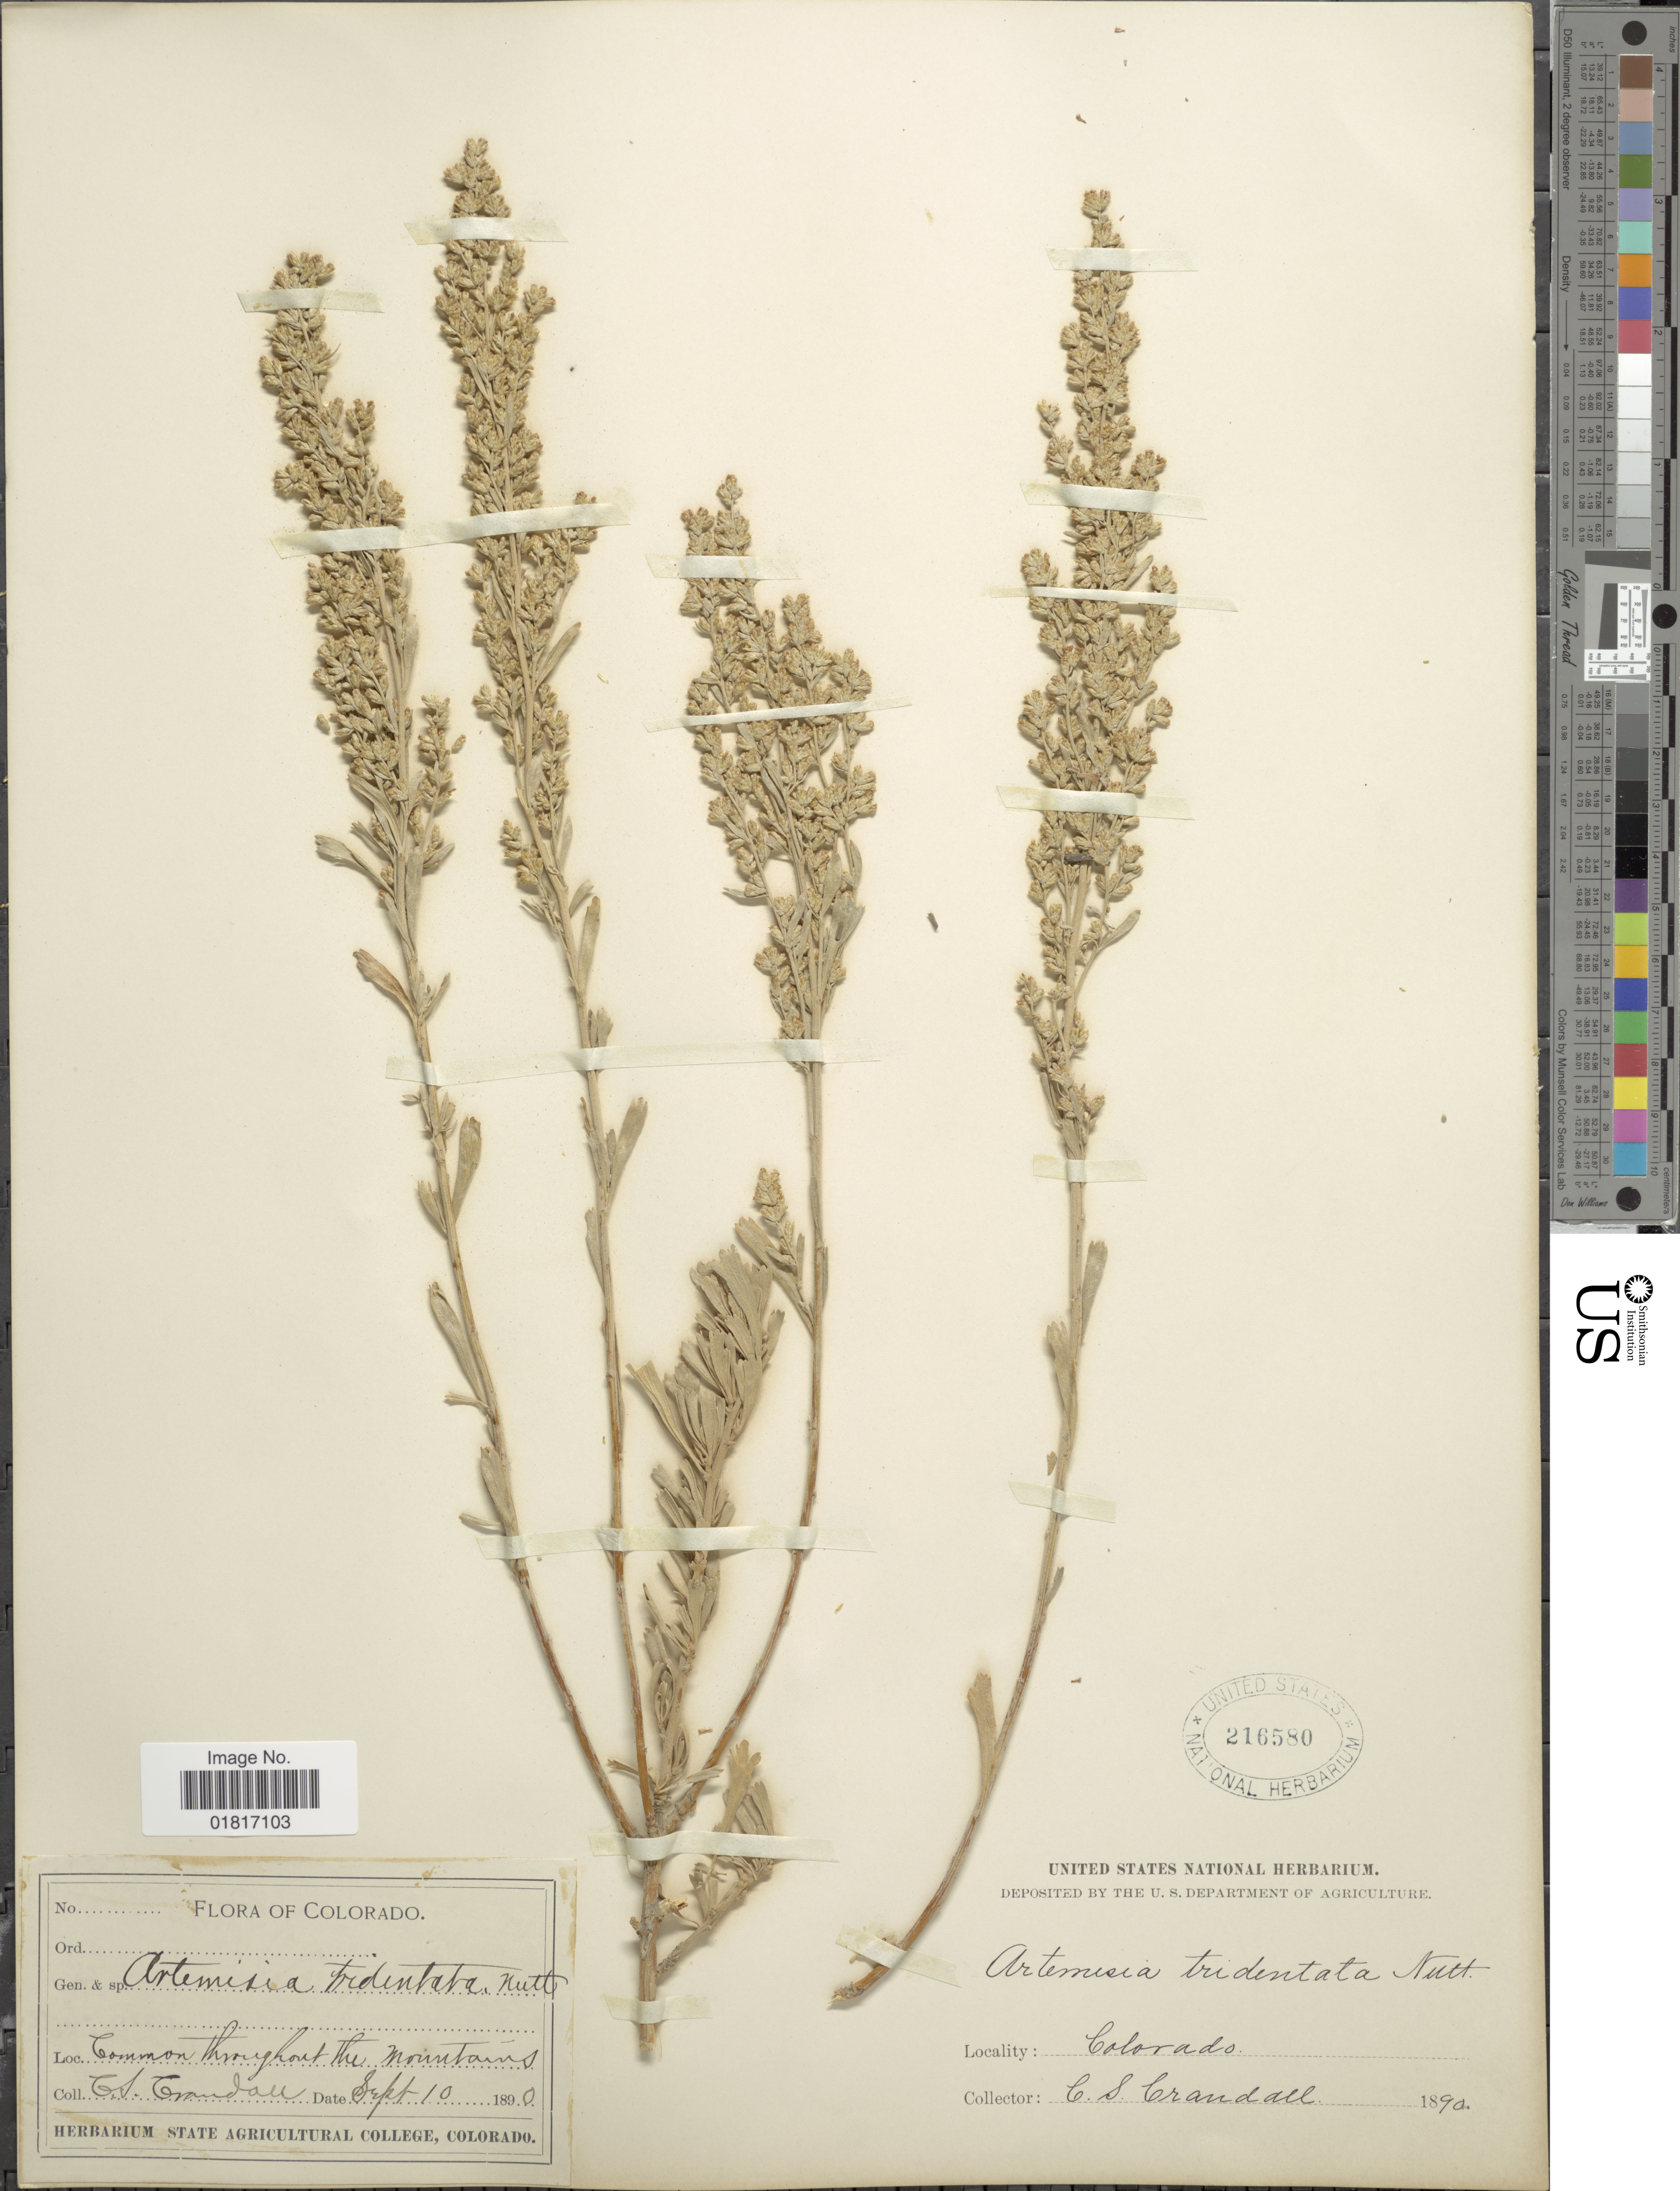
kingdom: Plantae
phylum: Tracheophyta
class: Magnoliopsida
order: Asterales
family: Asteraceae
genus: Artemisia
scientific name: Artemisia tridentata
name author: Nutt.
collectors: C. Crandall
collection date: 1890-09-10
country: United States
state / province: Colorado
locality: mountains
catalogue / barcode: US 216580